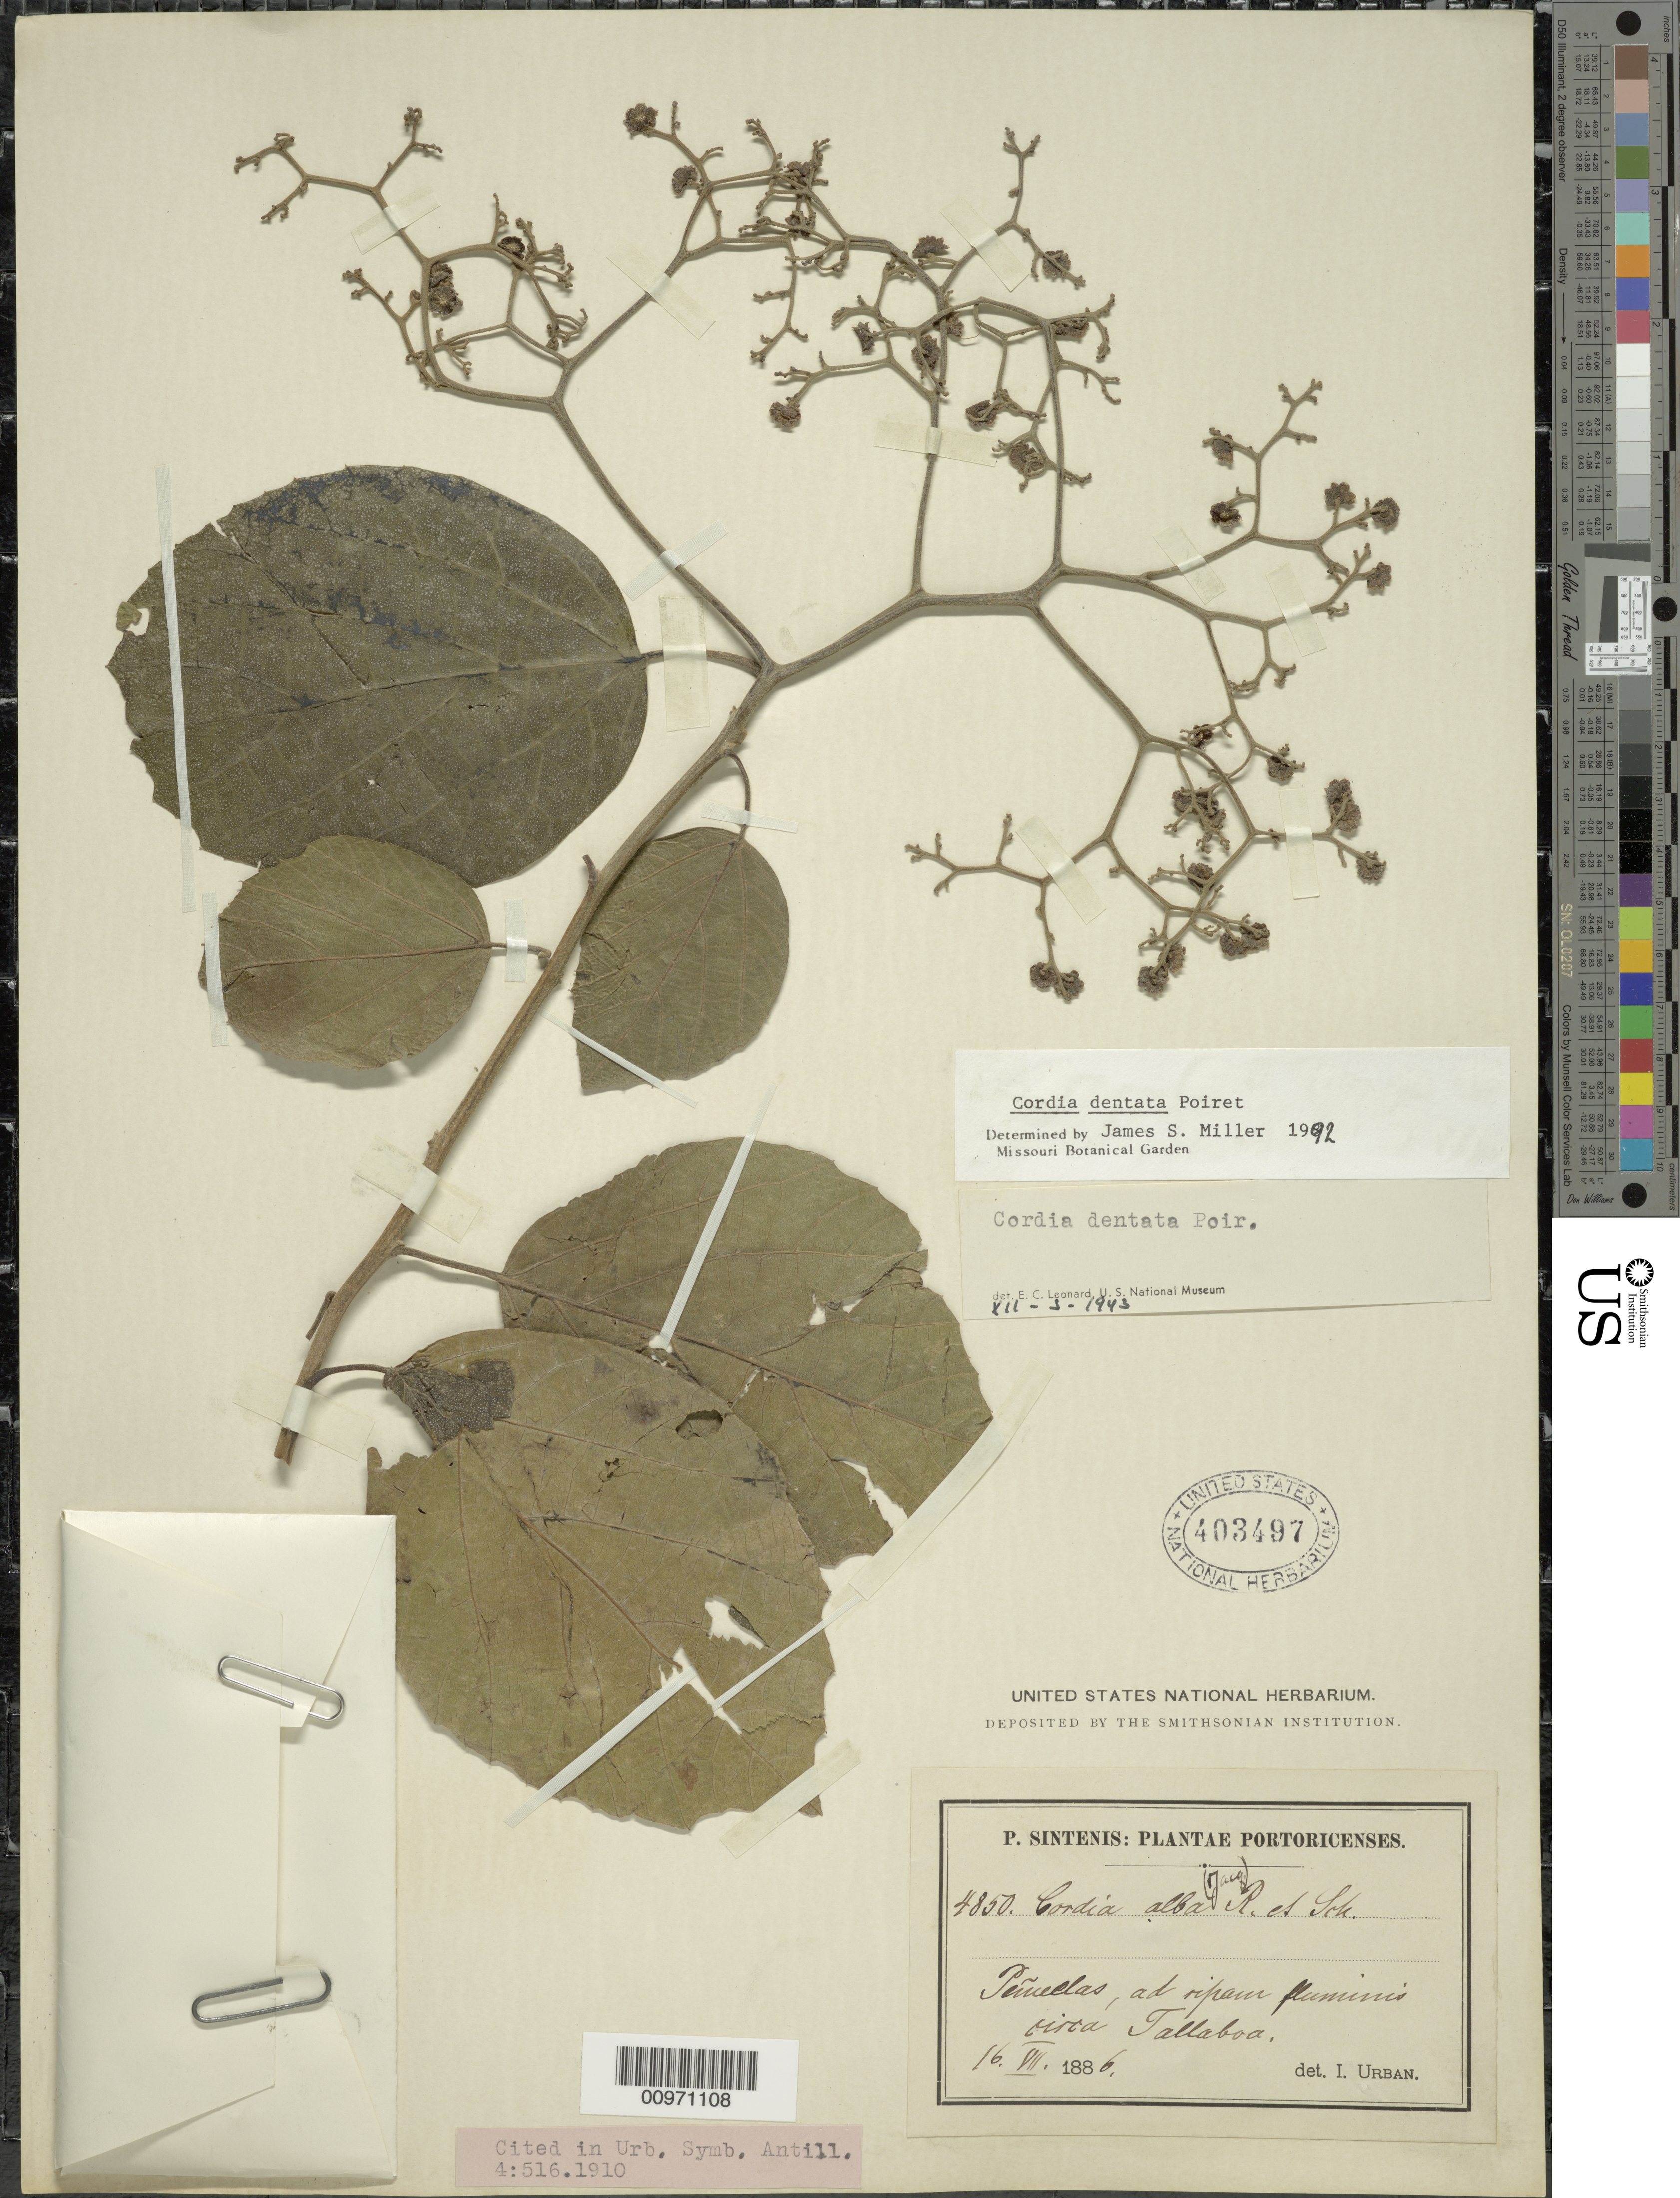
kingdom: Plantae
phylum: Tracheophyta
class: Magnoliopsida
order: Boraginales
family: Cordiaceae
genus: Cordia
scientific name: Cordia dentata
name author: Poir.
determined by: Miller, James S., (MO), Missouri Botanical Garden (UNITED STATES)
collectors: P. Sintenis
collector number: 4850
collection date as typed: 16 Jul 1886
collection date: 1886-07-16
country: Puerto Rico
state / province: Peñuelas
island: Puerto Rico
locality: Peñuelas, ad ripan fluminis circa Tallaboa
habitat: Ad ripan fluminis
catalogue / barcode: US 403497